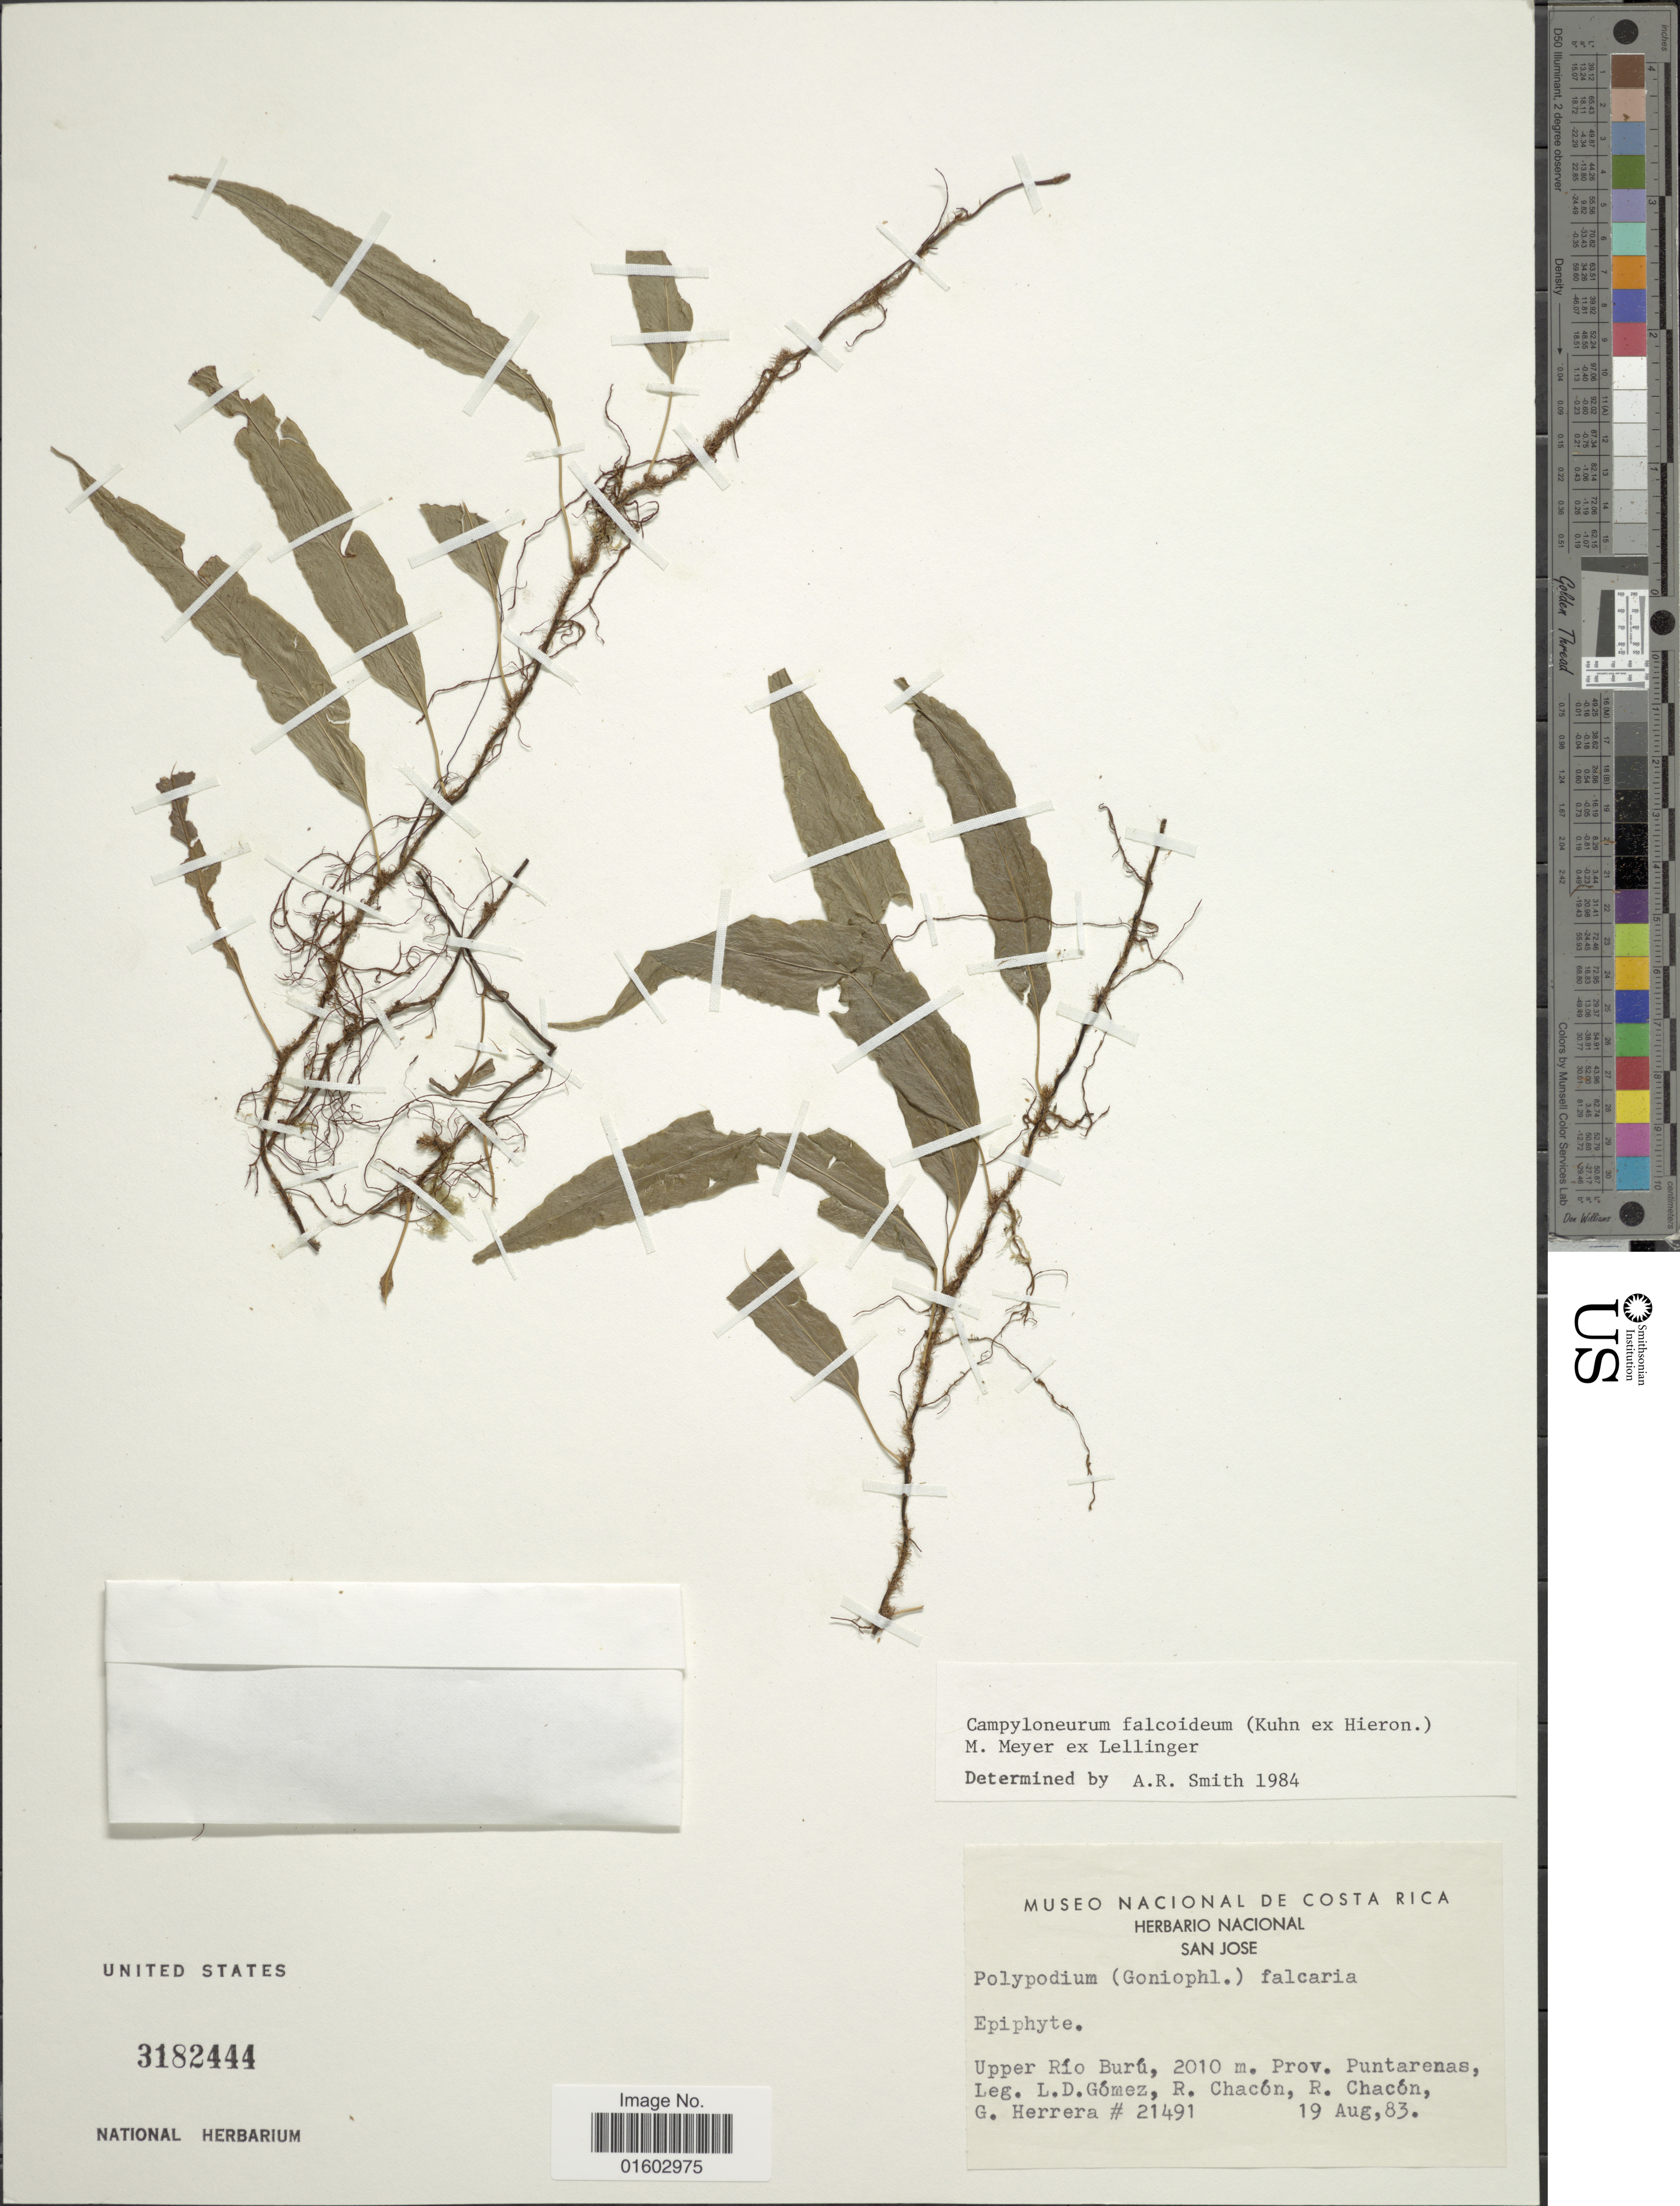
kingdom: Plantae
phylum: Tracheophyta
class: Polypodiopsida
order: Polypodiales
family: Polypodiaceae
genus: Campyloneurum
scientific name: Campyloneurum falcoideum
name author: (Kuhn ex Hieron.) M. Mey. ex Lellinger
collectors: L. Gomez, R. Chacón, R. Chacón & G. Herrera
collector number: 21491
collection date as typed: Transcribed d/m/y: 19/8/83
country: Costa Rica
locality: San Jose. Upper Rio Buru, Prov. Puntarenas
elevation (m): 2010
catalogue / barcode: US 3182444